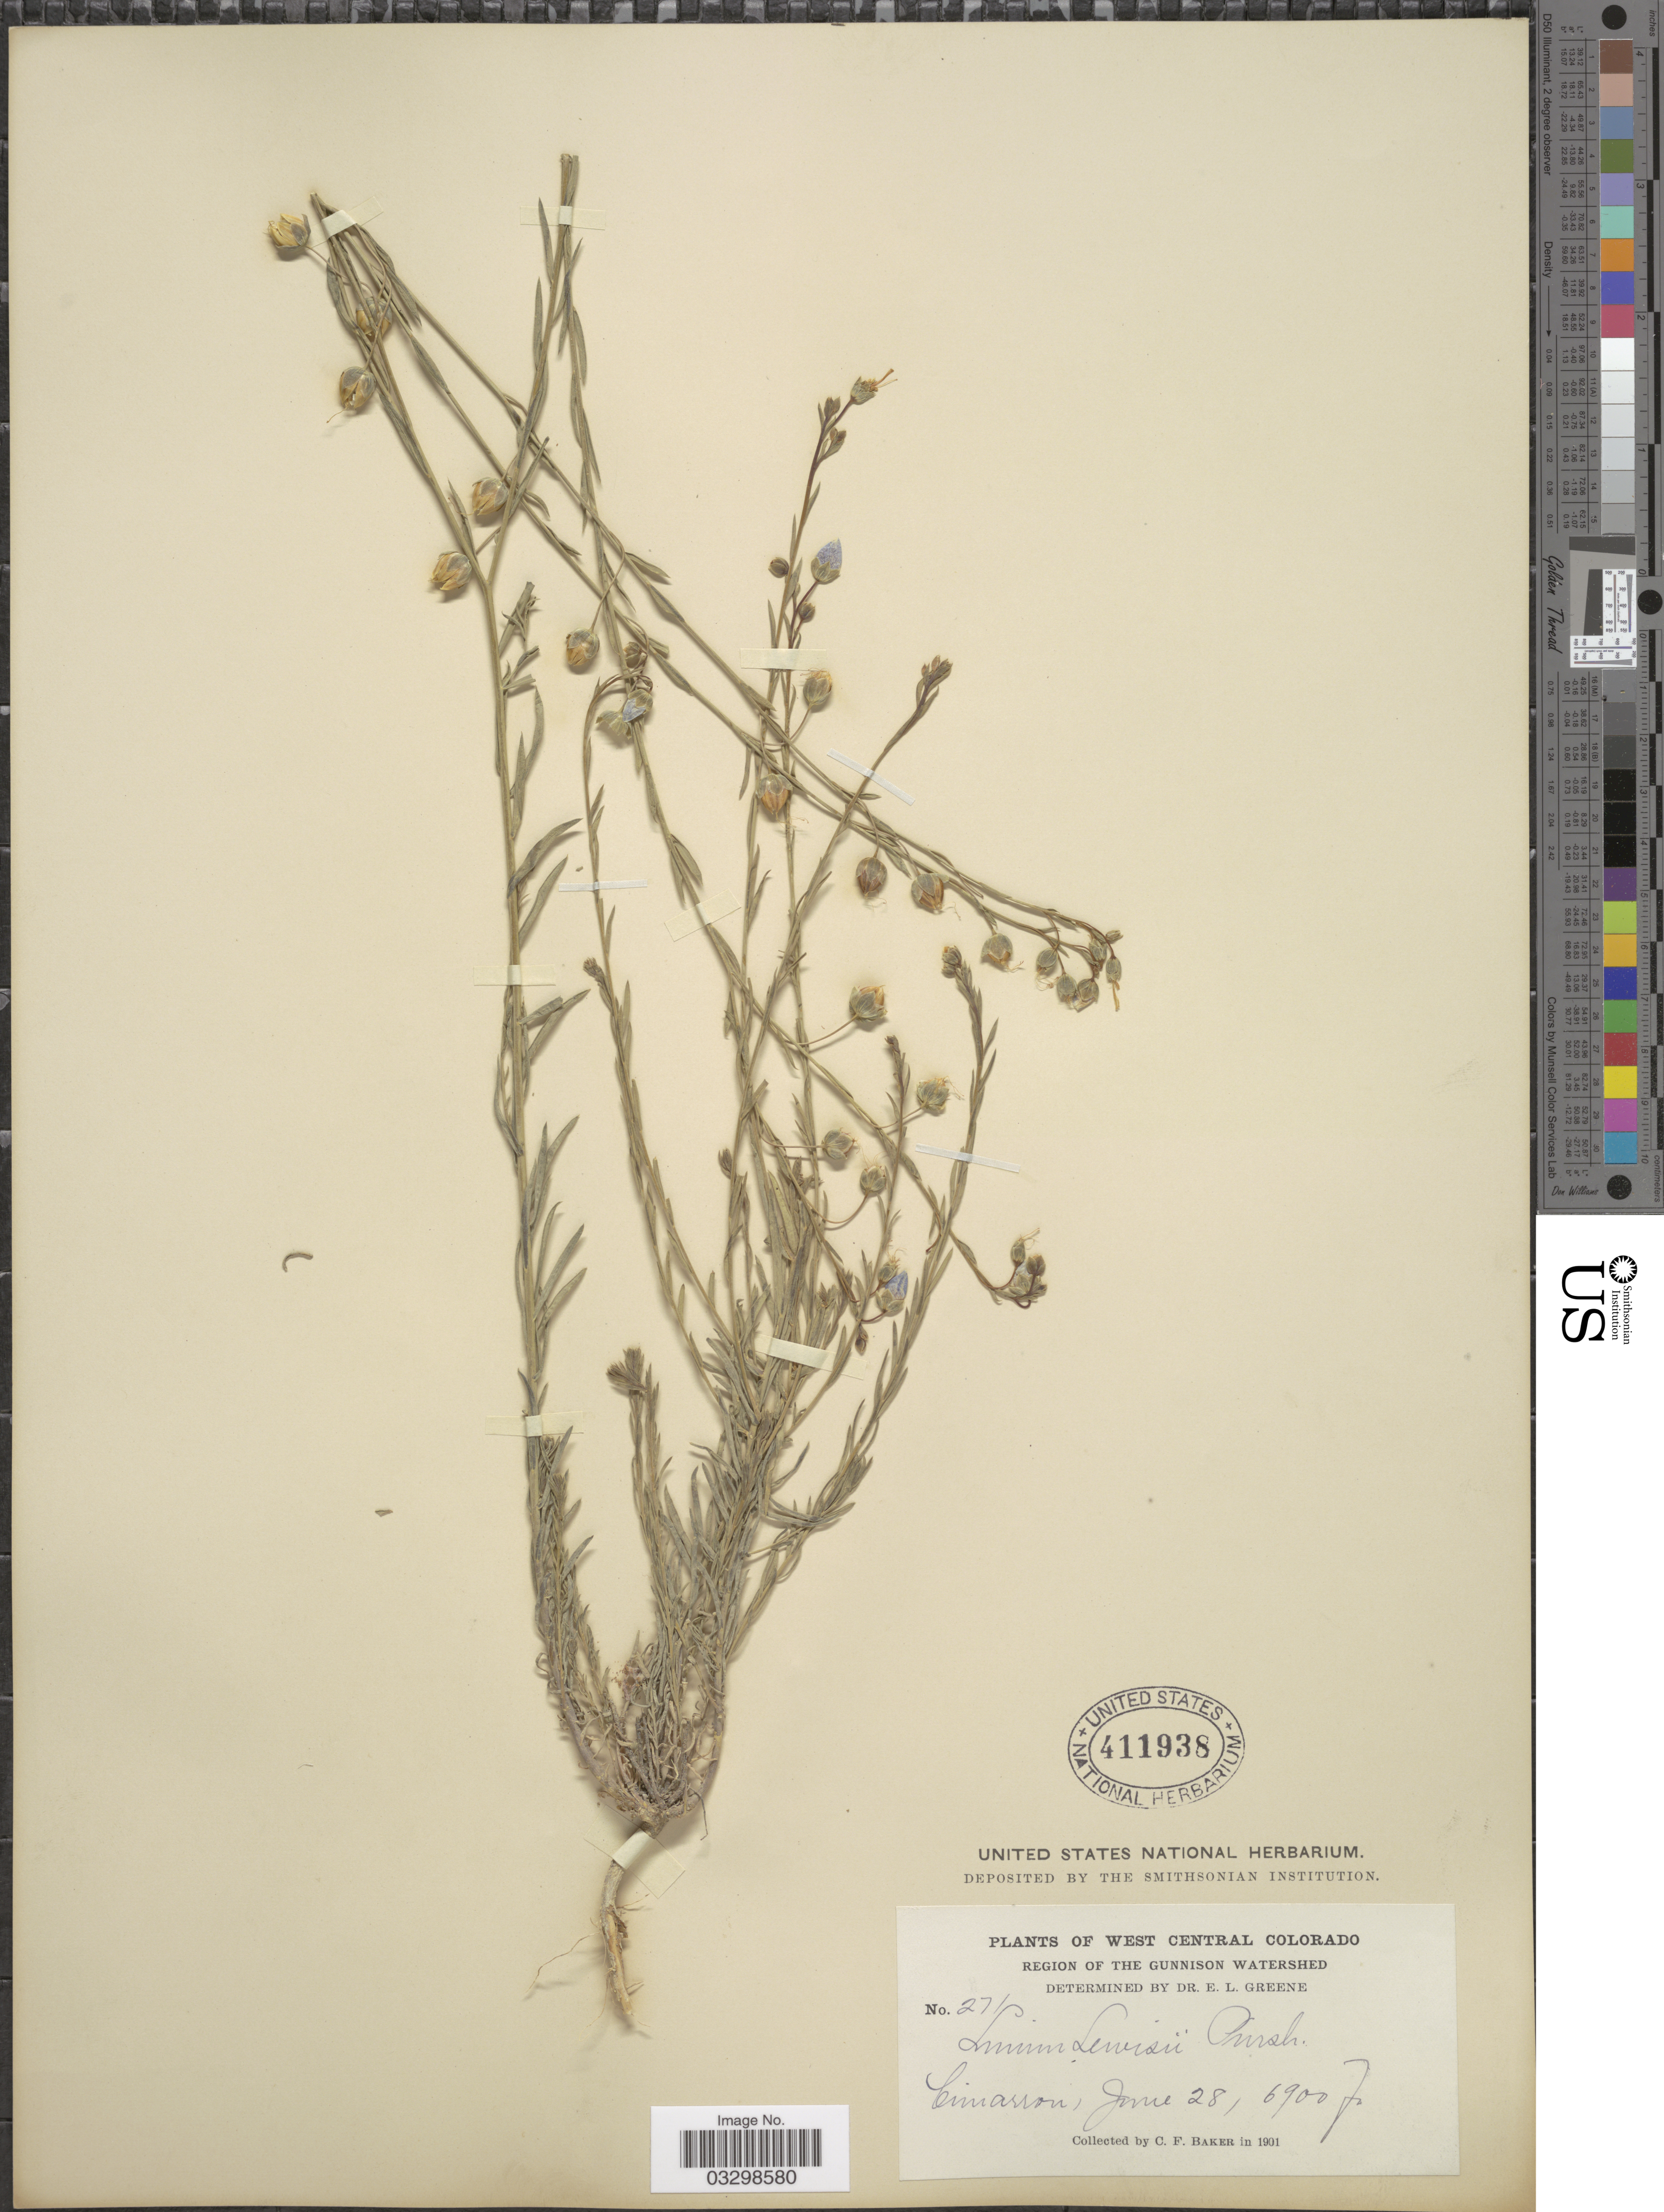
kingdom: Plantae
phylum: Tracheophyta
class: Magnoliopsida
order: Malpighiales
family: Linaceae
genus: Linum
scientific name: Linum lewisii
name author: Pursh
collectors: C. F. Baker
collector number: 271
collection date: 1901-06-28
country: United States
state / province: Colorado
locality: West Central Colorado. Region of The Gunnison Watershed. Cimarron.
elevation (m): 2103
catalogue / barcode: US 411938